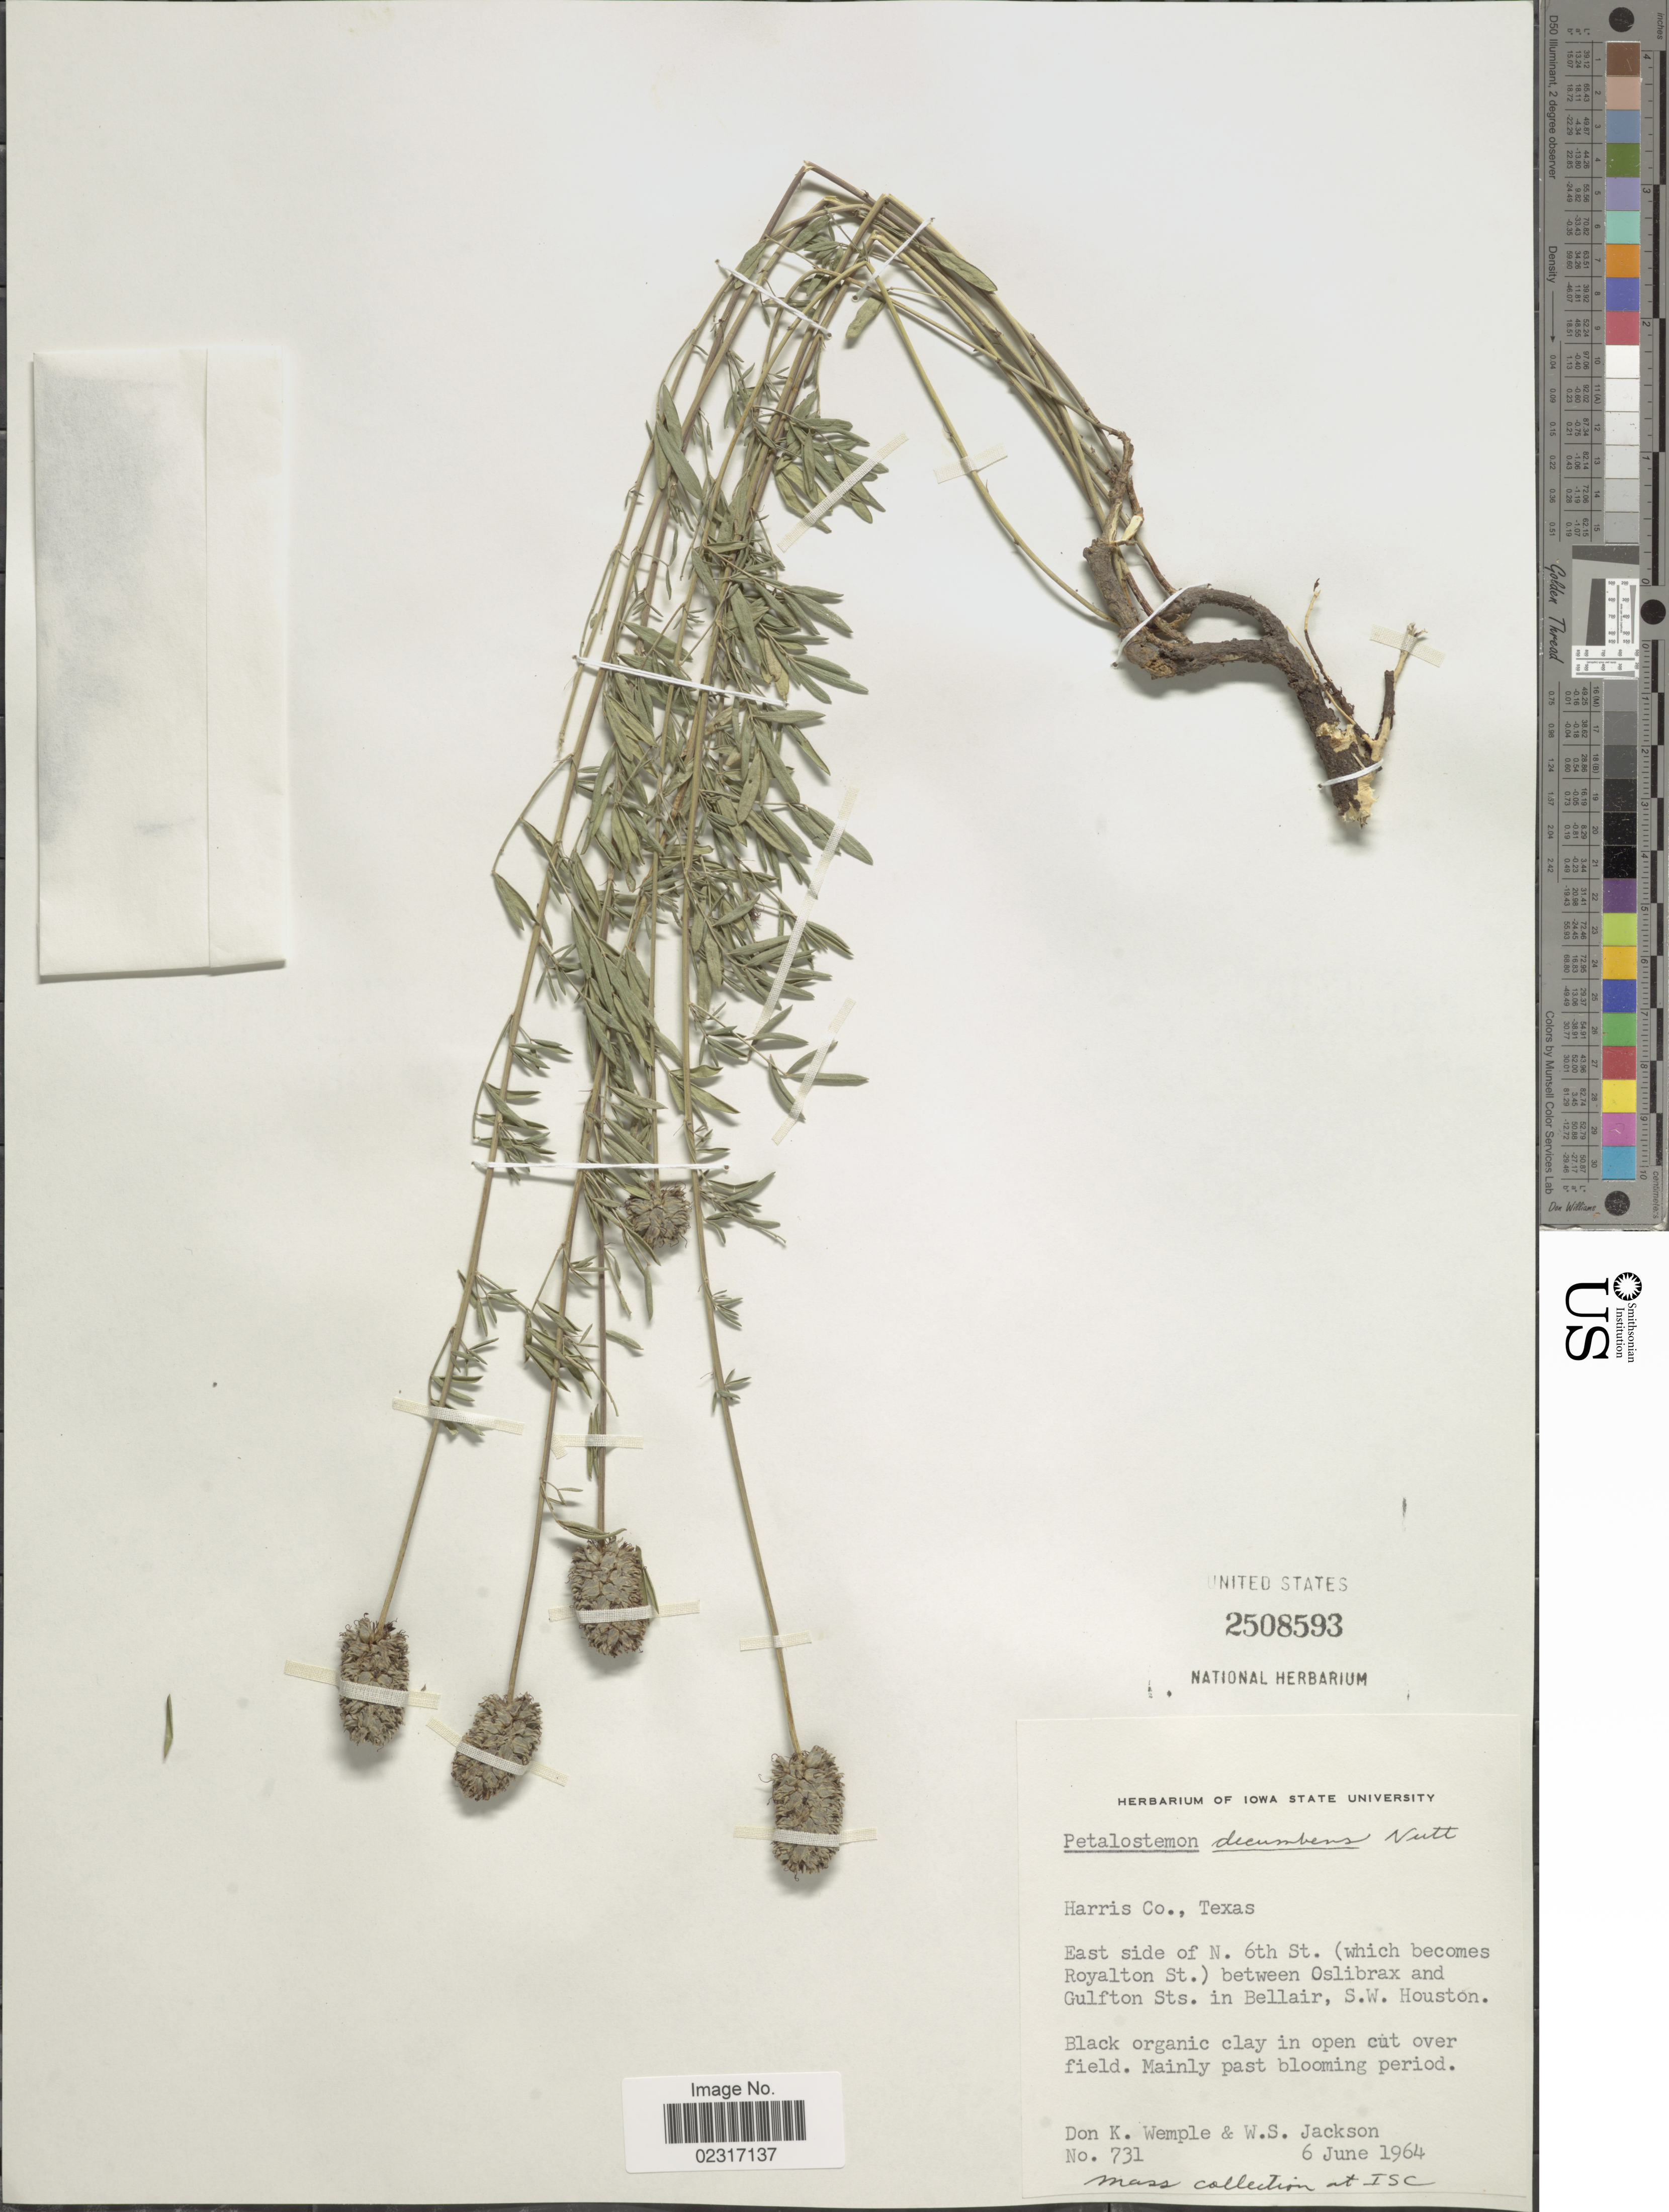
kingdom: Plantae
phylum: Tracheophyta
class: Magnoliopsida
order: Fabales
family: Fabaceae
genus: Dalea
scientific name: Dalea compacta var. compacta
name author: Spreng.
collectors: D. Wemple & W. Jackson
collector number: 731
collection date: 1964-06-06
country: United States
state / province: Texas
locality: Harris Co. East side of N. 6th St. (which becomes Royalton St. between Oslibrax and Gulfton Sts. in Bellair, S.W. Houston.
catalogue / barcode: US 2508593